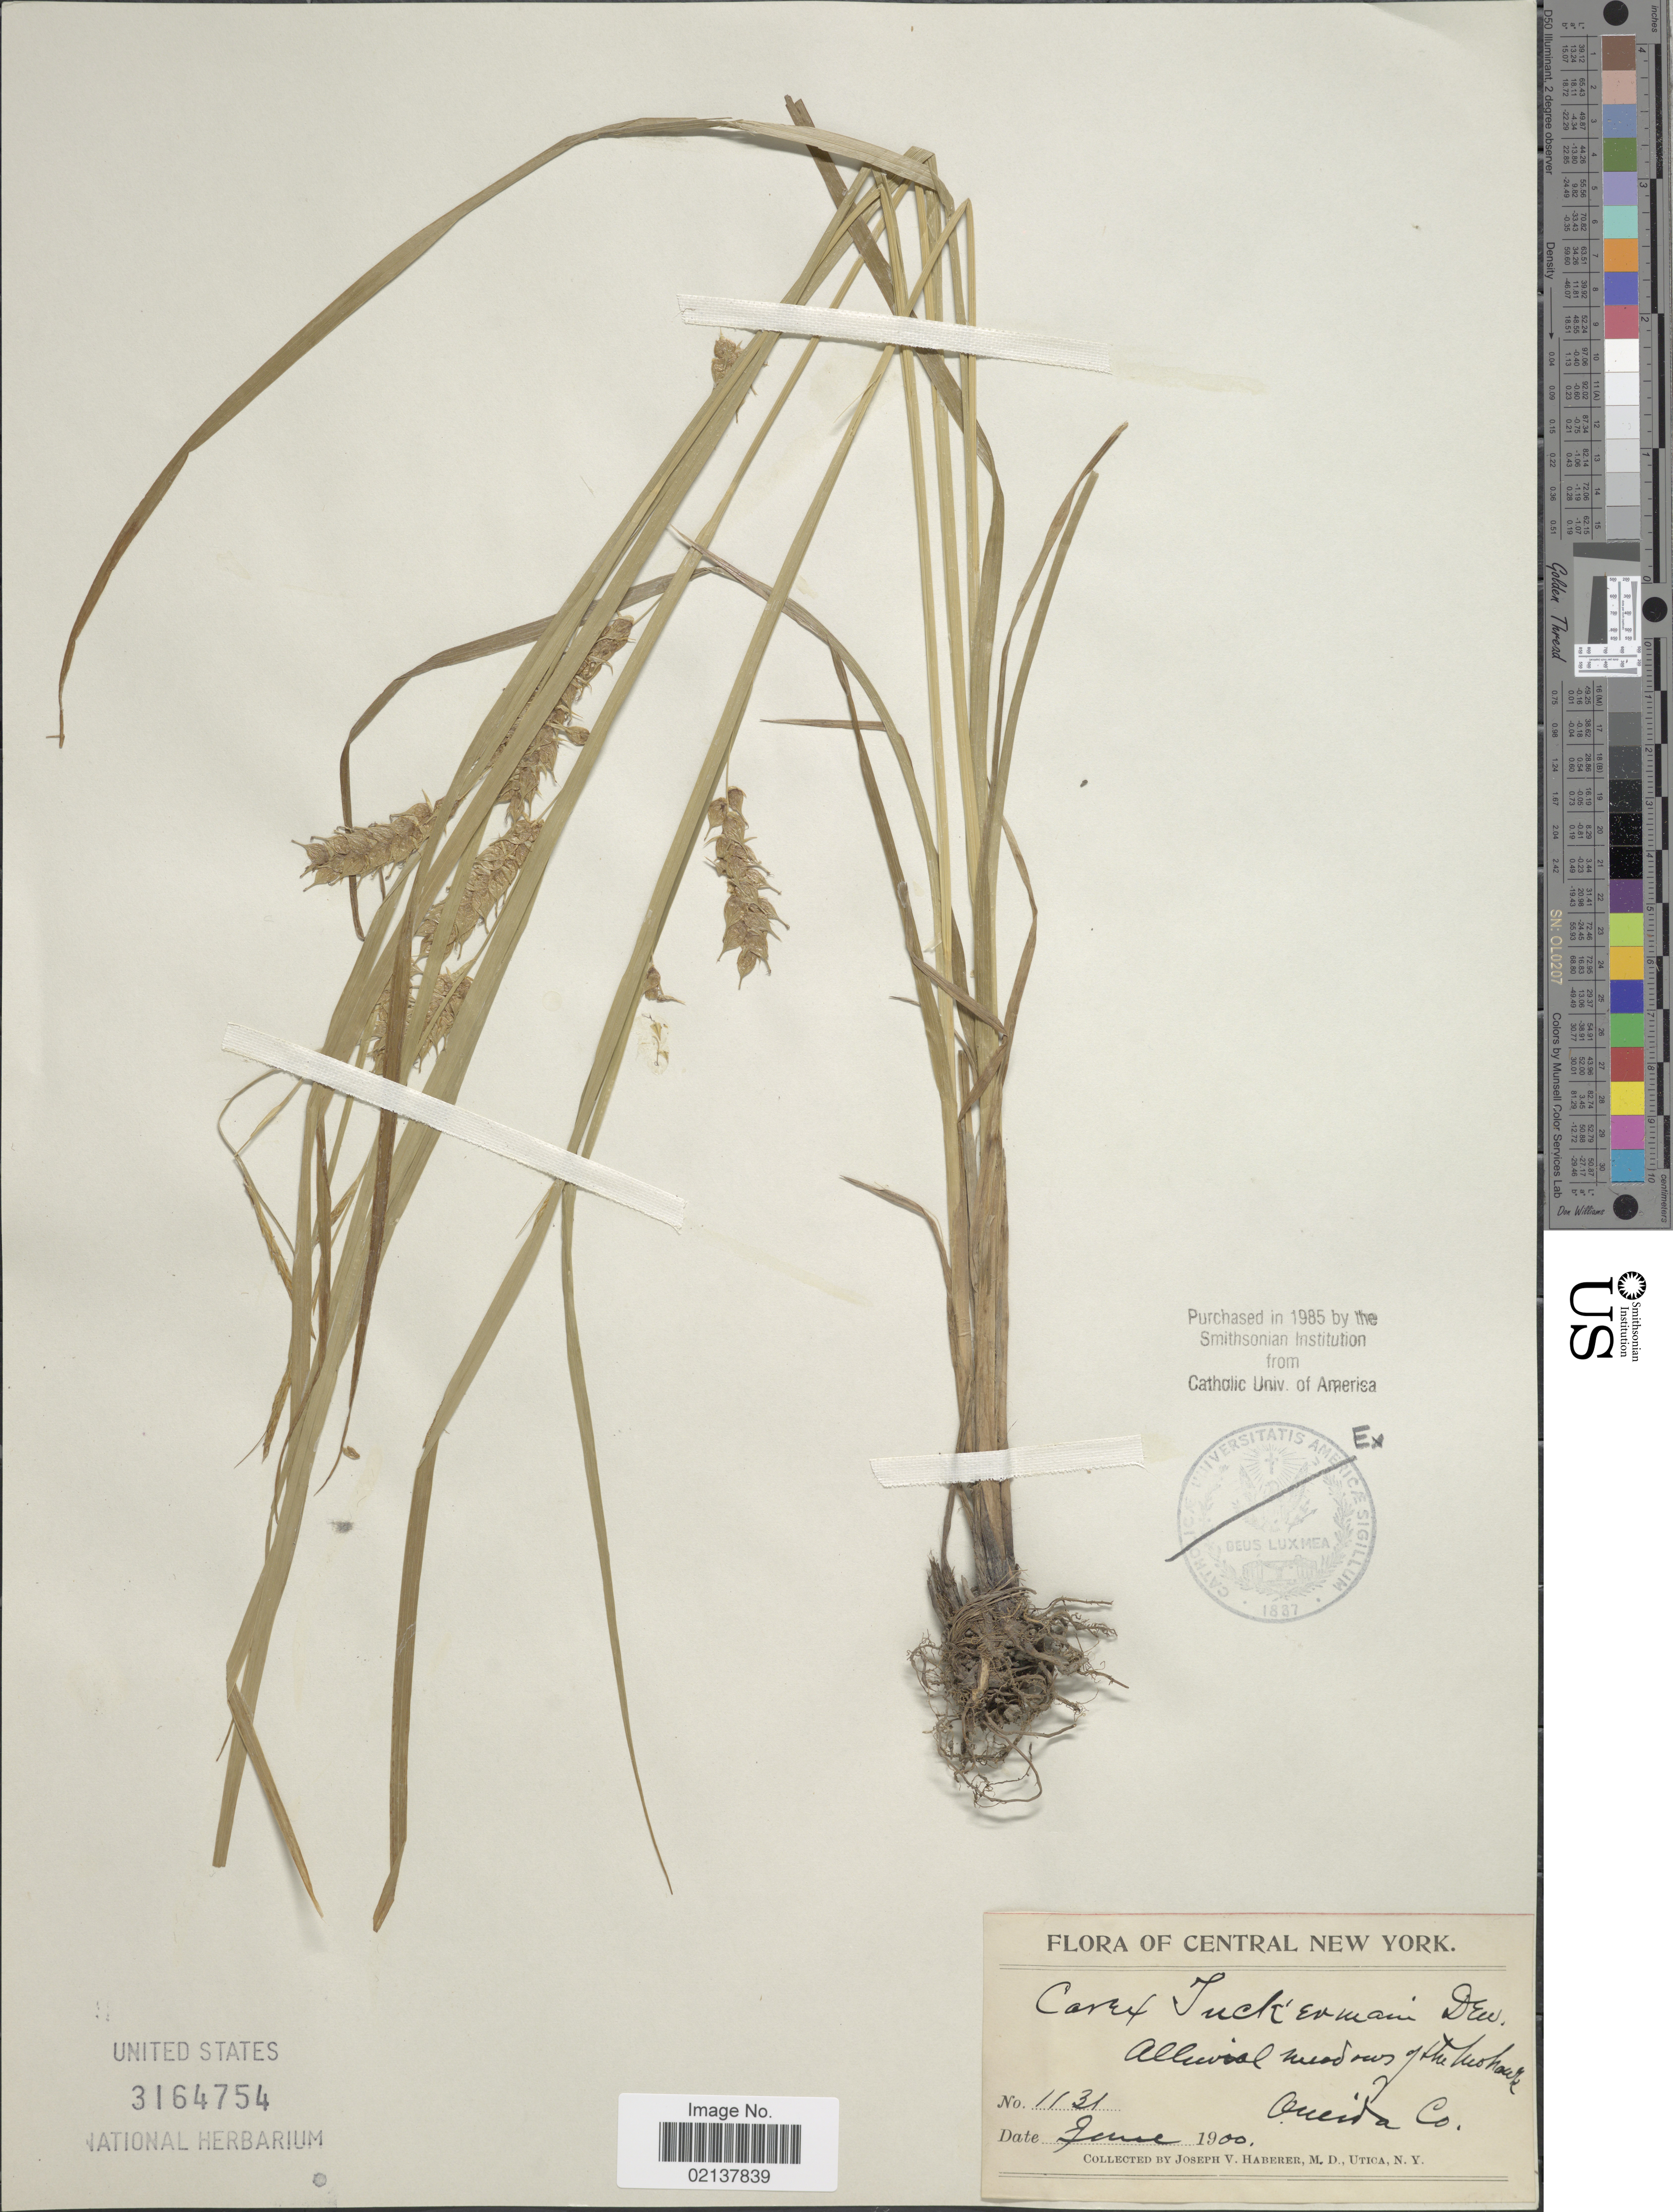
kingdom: Plantae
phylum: Tracheophyta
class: Liliopsida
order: Poales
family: Cyperaceae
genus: Carex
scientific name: Carex tuckermanii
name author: Boott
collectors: J. V. Haberer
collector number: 1131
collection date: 1900-06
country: United States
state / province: New York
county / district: Oneida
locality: Central New York, Alluvial meadows of the Mohawk, Oneida Co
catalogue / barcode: US 3164754